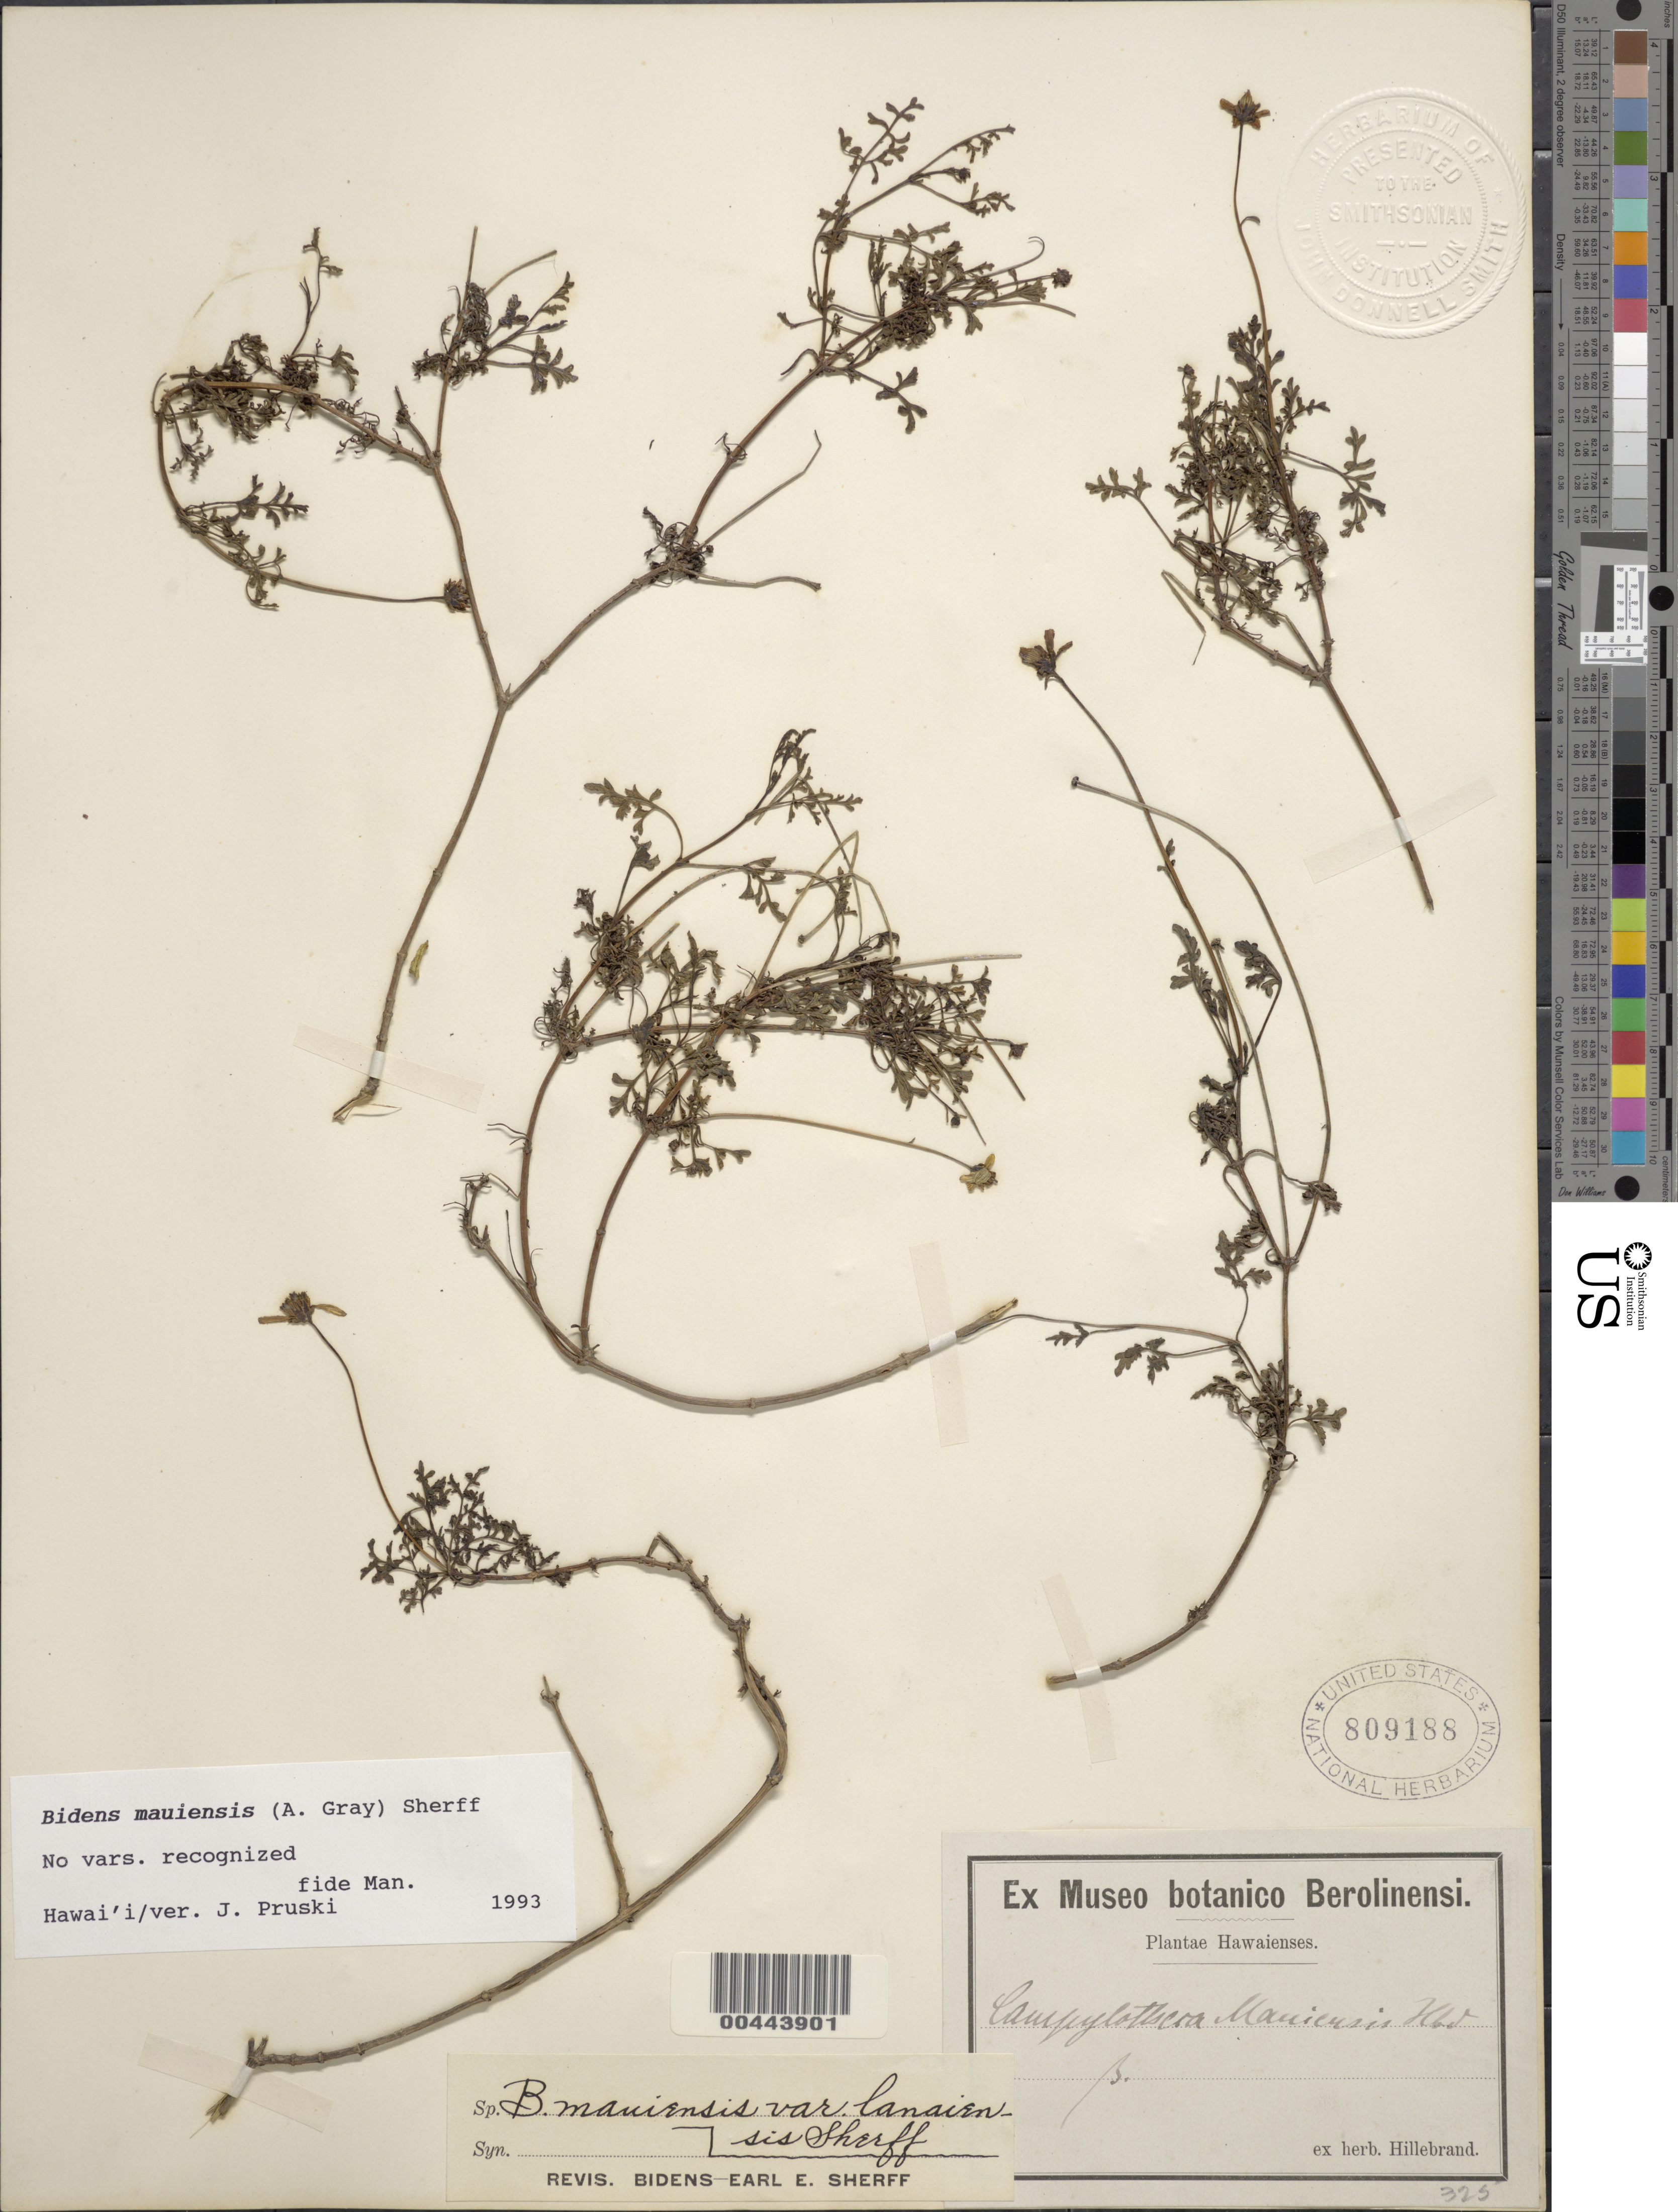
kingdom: Plantae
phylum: Tracheophyta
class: Magnoliopsida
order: Asterales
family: Asteraceae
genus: Bidens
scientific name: Bidens mauiensis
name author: Sherff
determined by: Pruski, J. F.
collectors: W. Hillebrand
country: United States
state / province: Hawaii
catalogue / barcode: US 809188